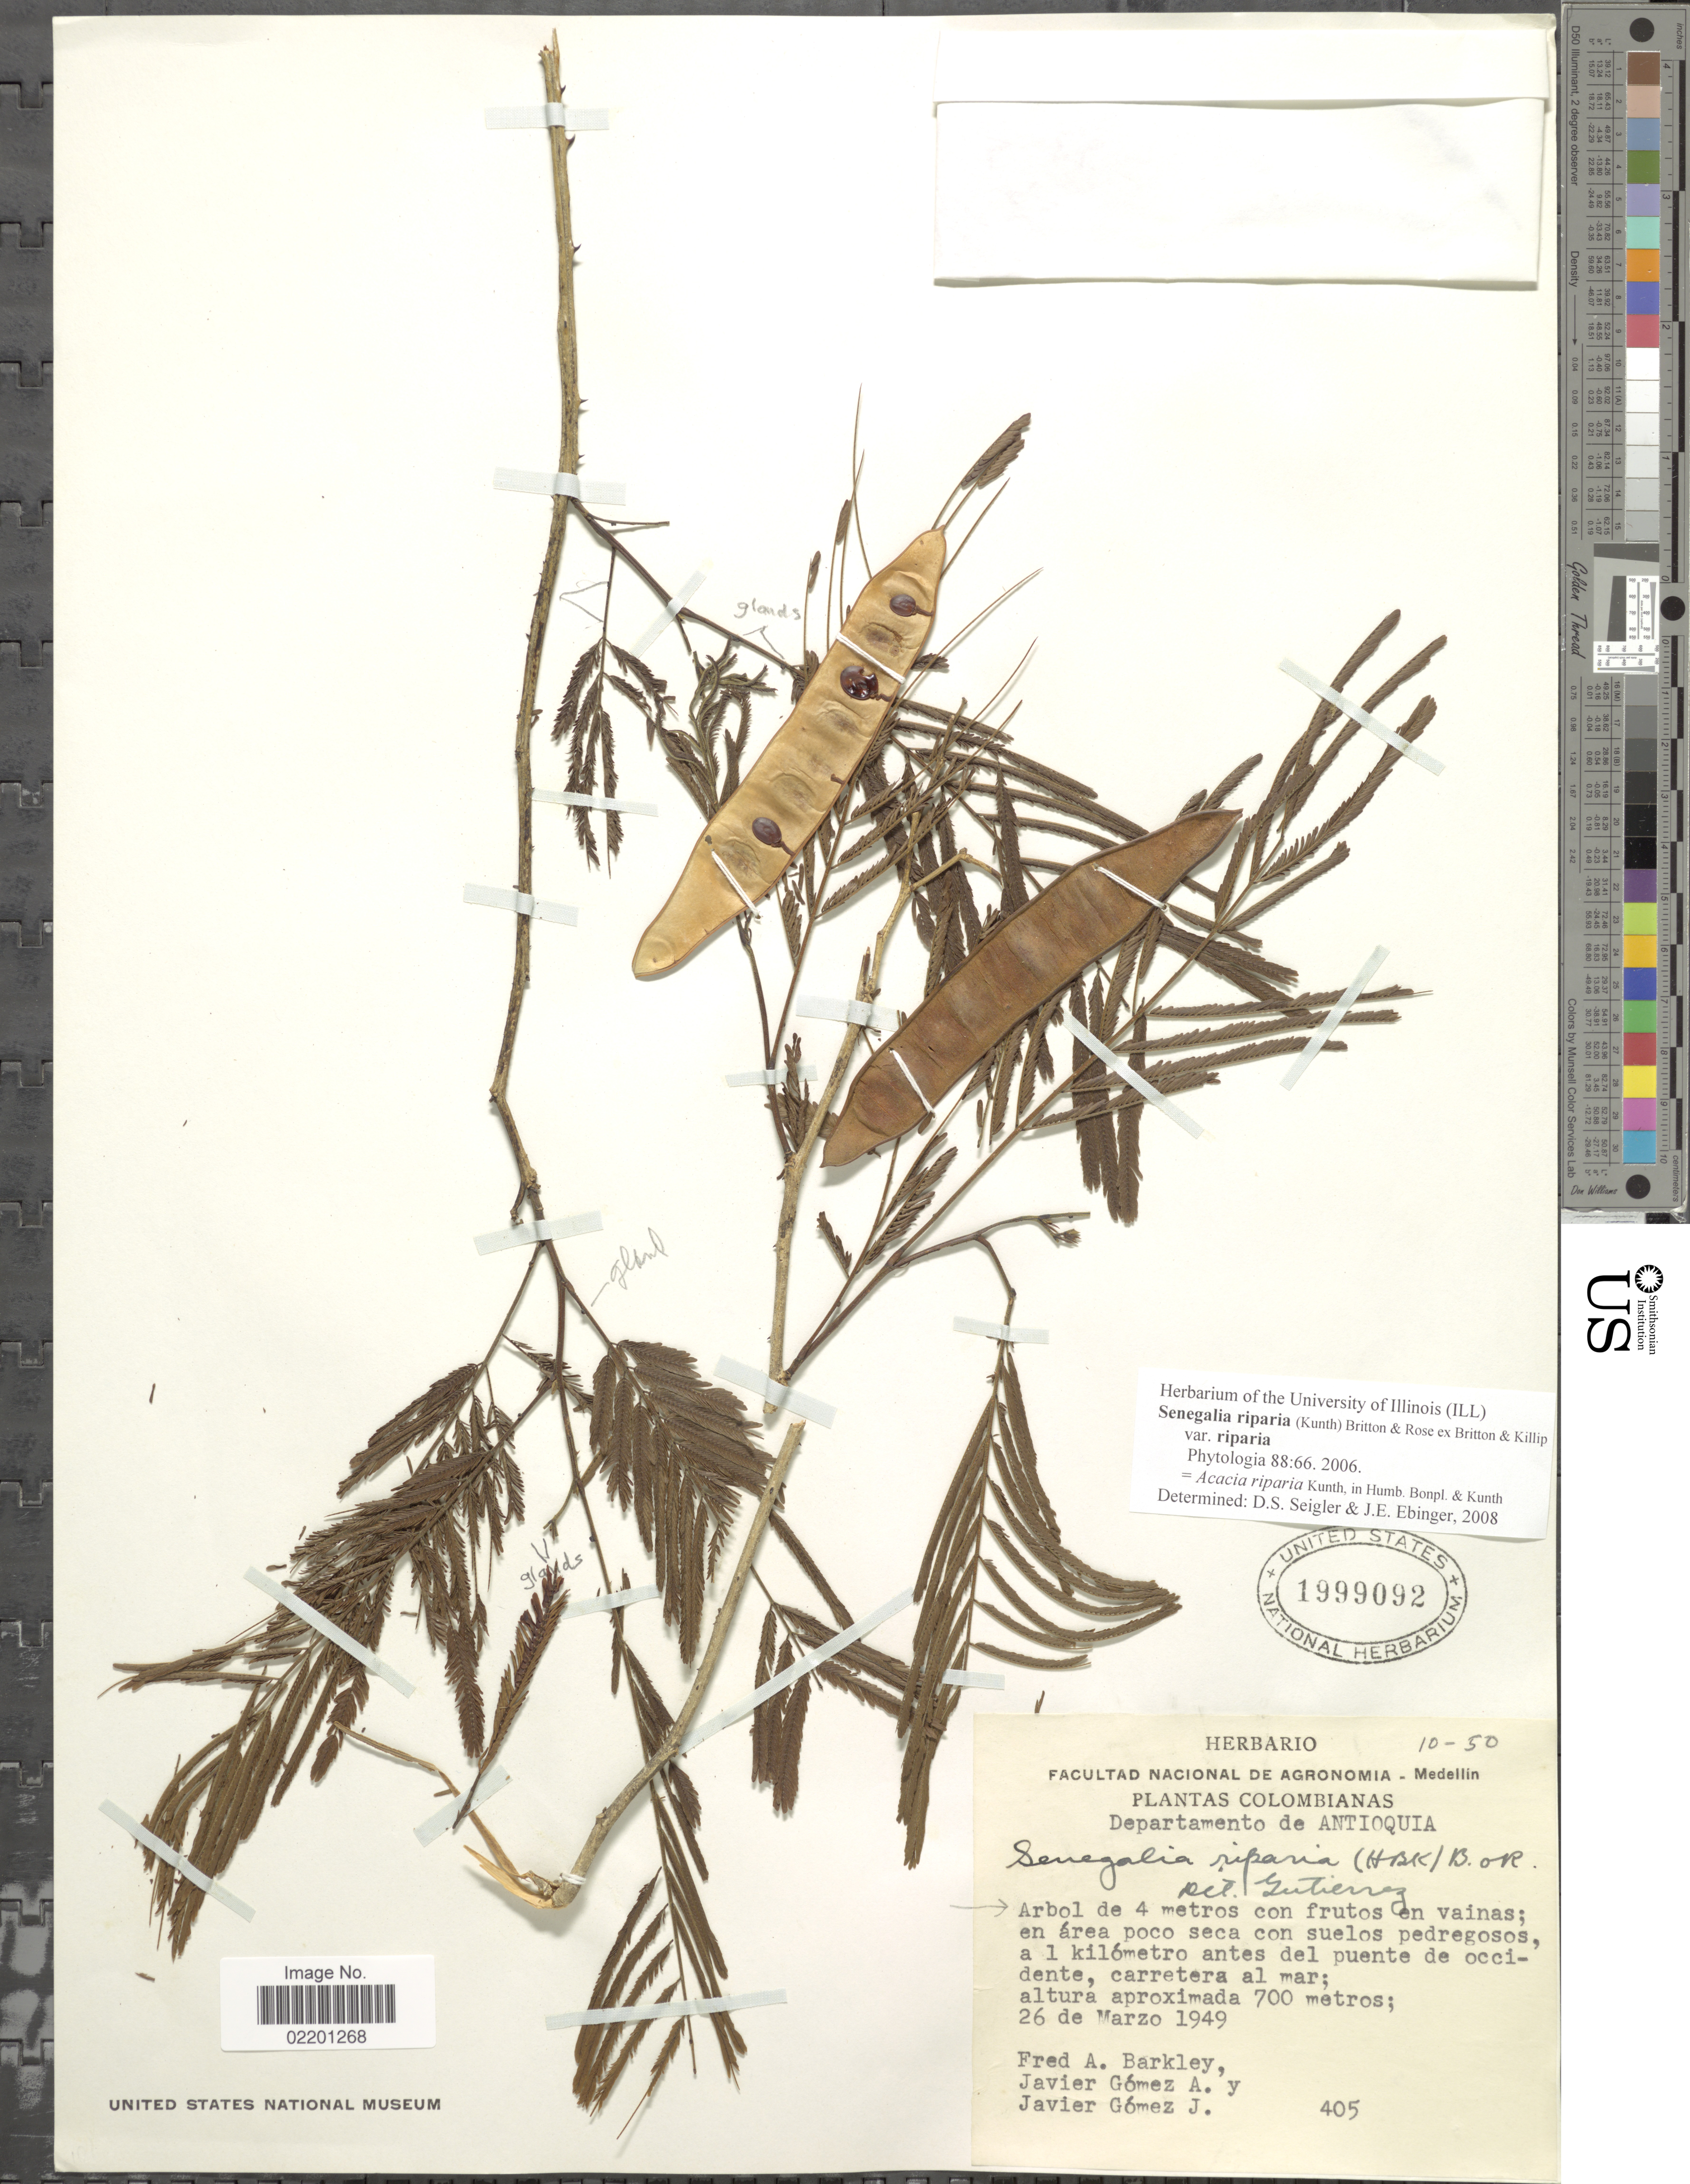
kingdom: Plantae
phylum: Tracheophyta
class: Magnoliopsida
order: Fabales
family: Fabaceae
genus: Senegalia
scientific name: Senegalia riparia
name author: (Kunth) Britton & Rose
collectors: F. A. Barkley, J. Gomez A. & G. Javier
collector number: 405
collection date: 1949-03-26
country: Colombia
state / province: Antioquia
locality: Departamento de Antioquia, 1 kilometros antes del puente de occidente, carretera al mar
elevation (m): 700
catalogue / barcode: US 1999092